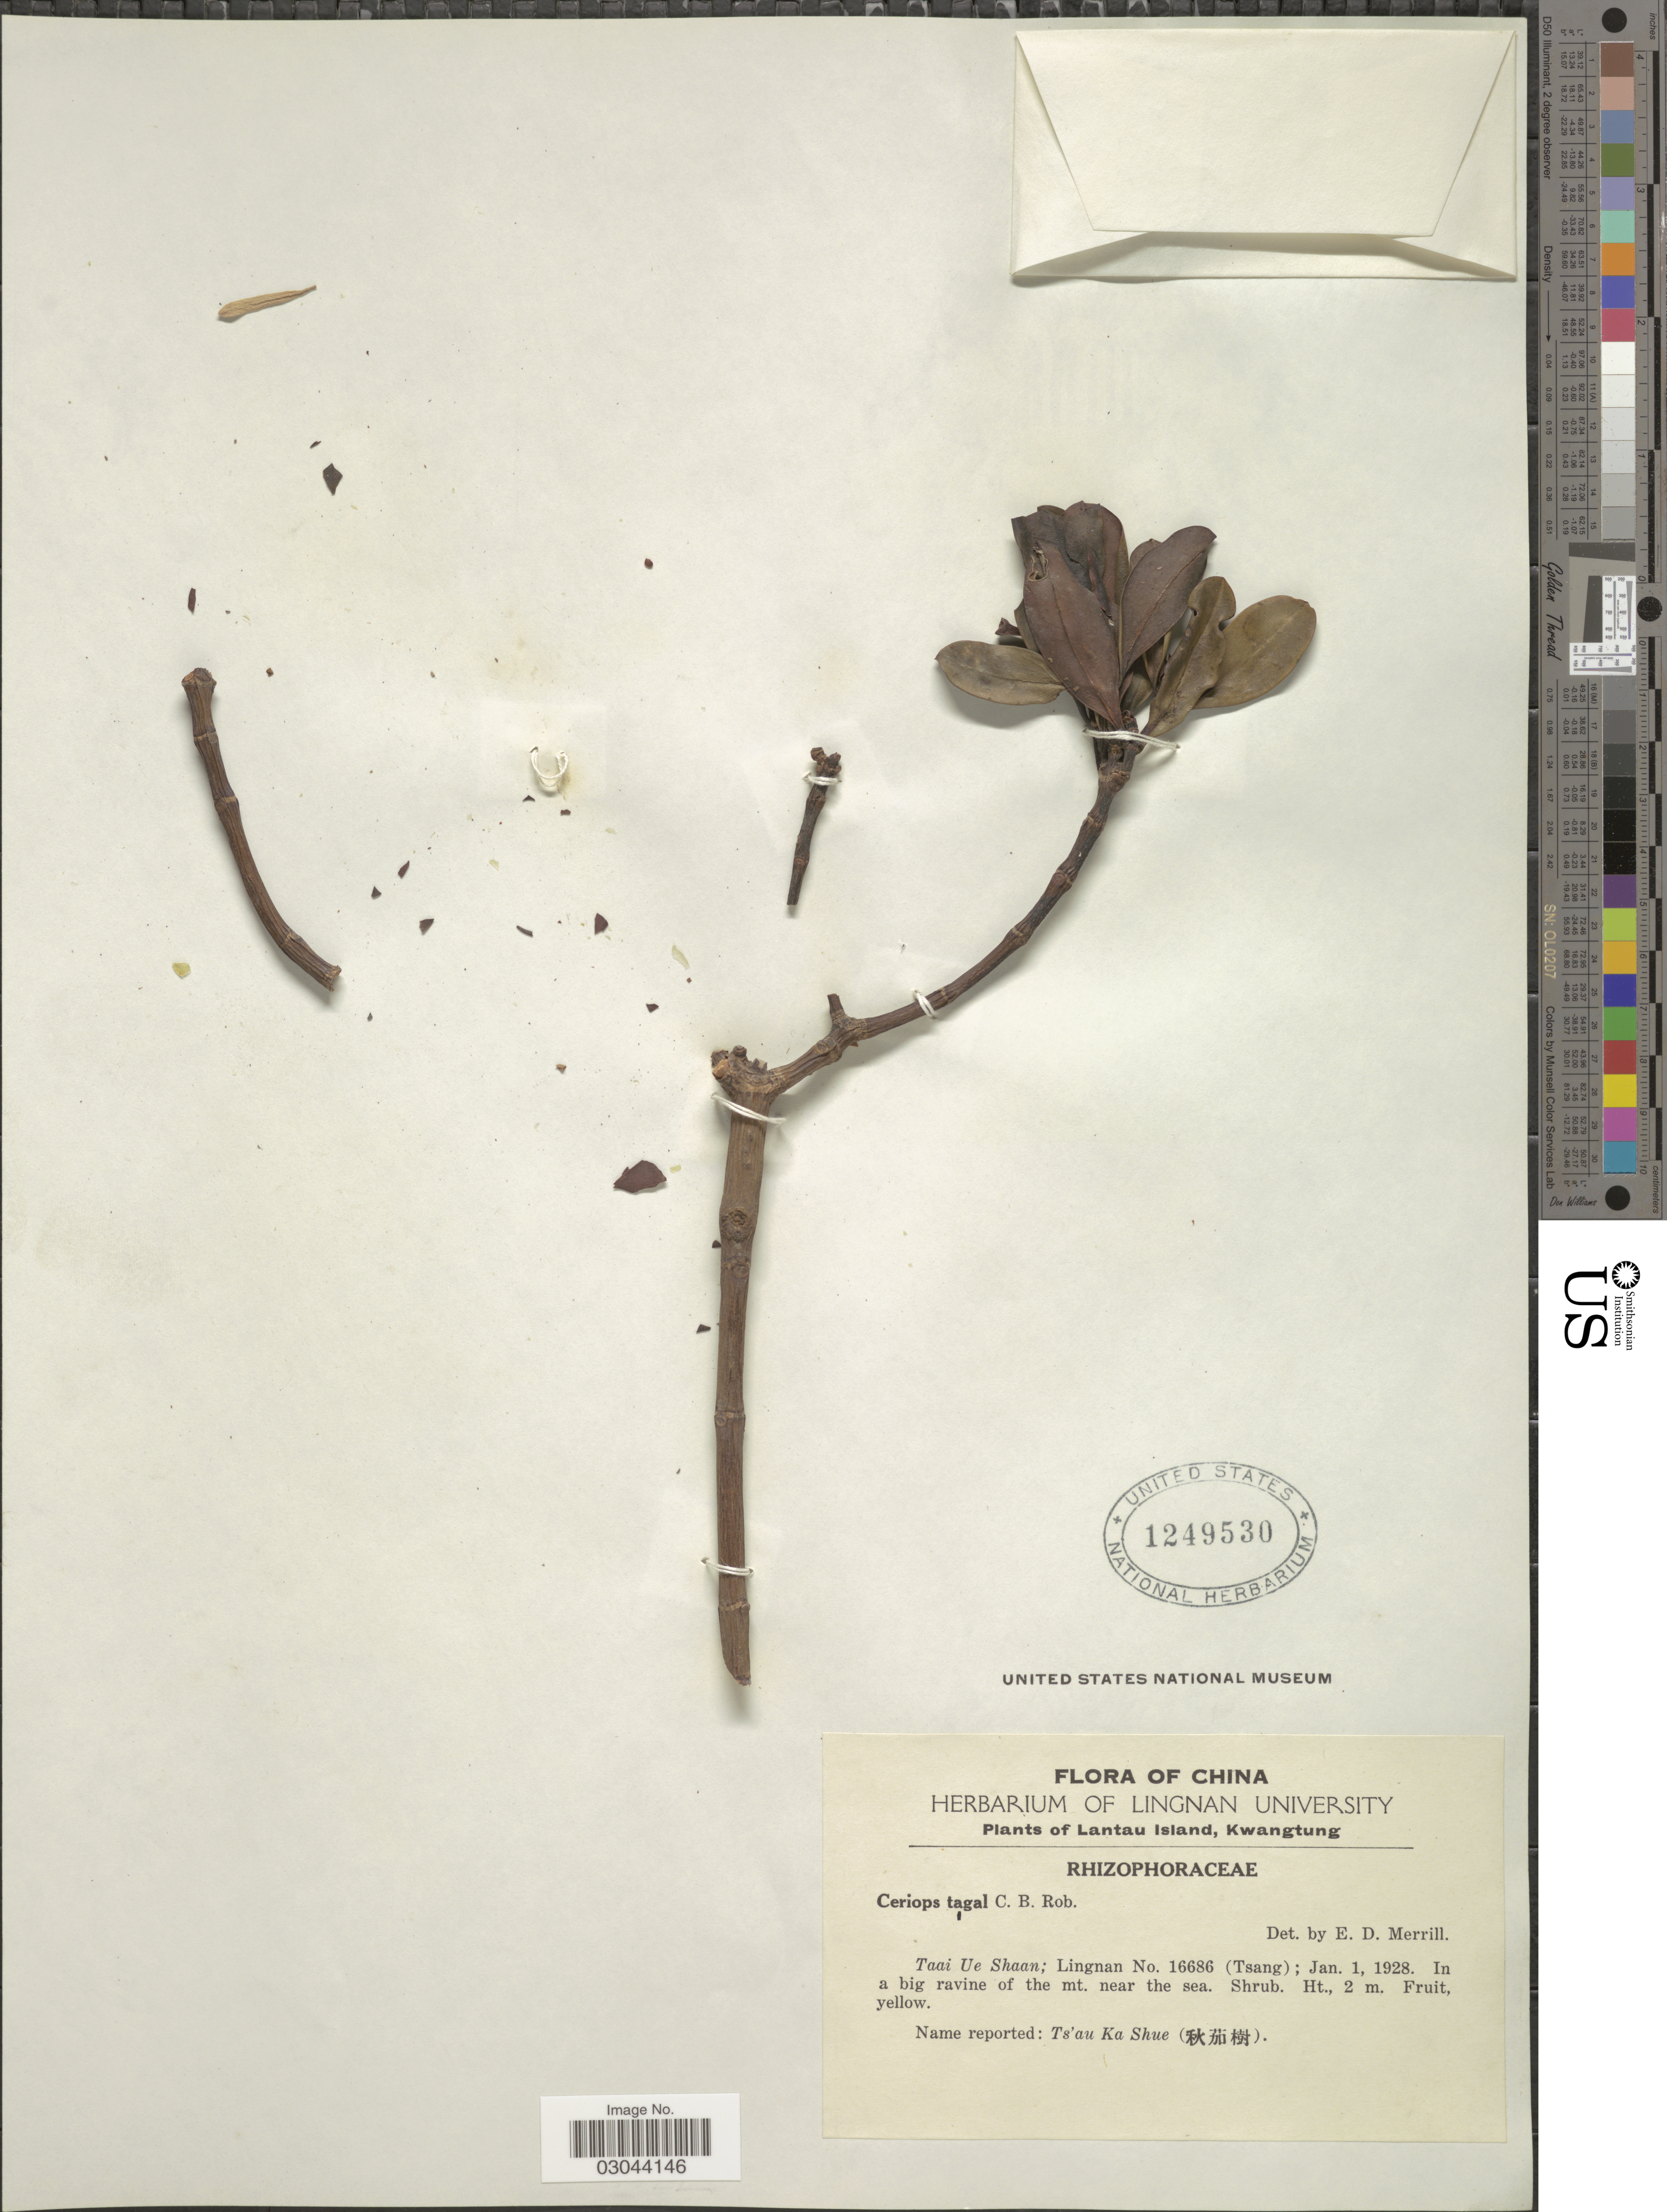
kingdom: Plantae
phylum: Tracheophyta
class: Magnoliopsida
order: Malpighiales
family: Rhizophoraceae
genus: Ceriops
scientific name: Ceriops tagal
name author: (Perr.) C.B. Rob.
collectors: Lingnan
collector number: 16686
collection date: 1928-01-01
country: China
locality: Lantau Island, Kwangtung. Taai Ue Shaan. In a big ravine of the mt. near the sea.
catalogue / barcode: US 1249530